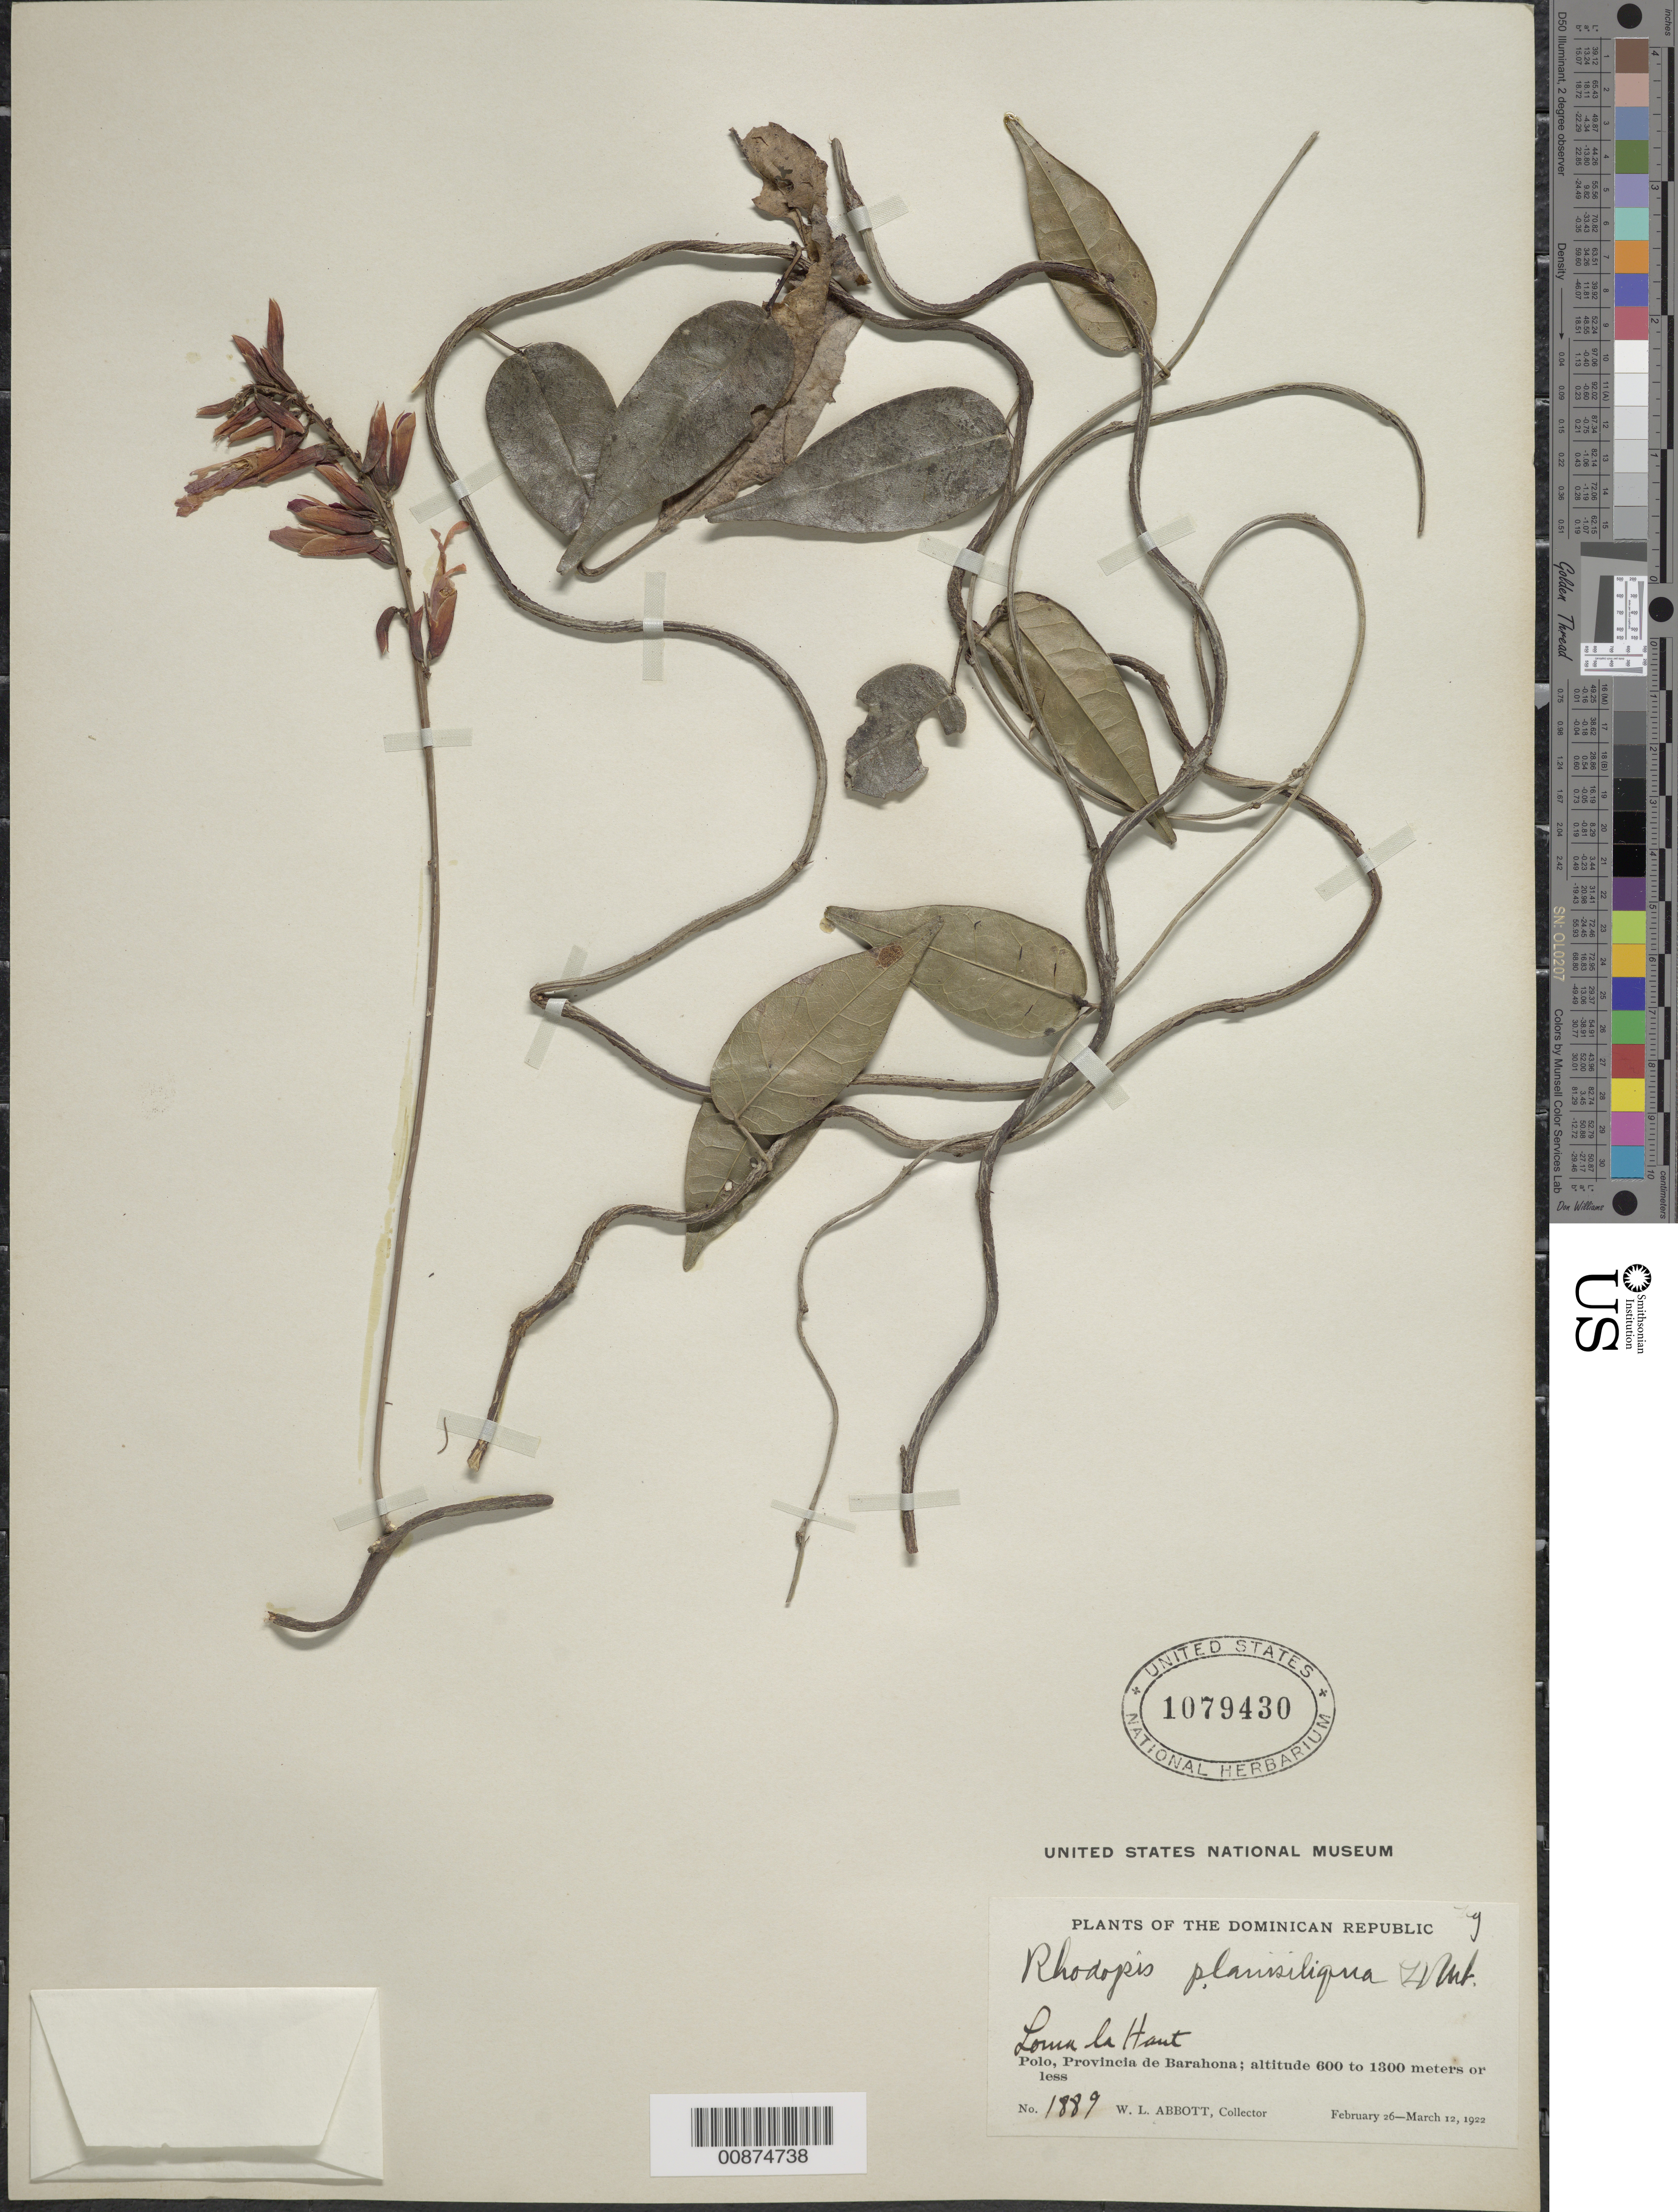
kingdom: Plantae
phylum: Tracheophyta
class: Magnoliopsida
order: Fabales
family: Fabaceae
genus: Rhodopis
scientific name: Rhodopis planisiliqua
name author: (L.) Urb.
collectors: W. L. Abbott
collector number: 1889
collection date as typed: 26 Feb 1922 to 12 Mar 1922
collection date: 1922-02-26/1922-03-12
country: Dominican Republic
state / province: Barahona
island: Hispaniola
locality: Loma la Haut. Polo.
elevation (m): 600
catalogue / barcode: US 1079430